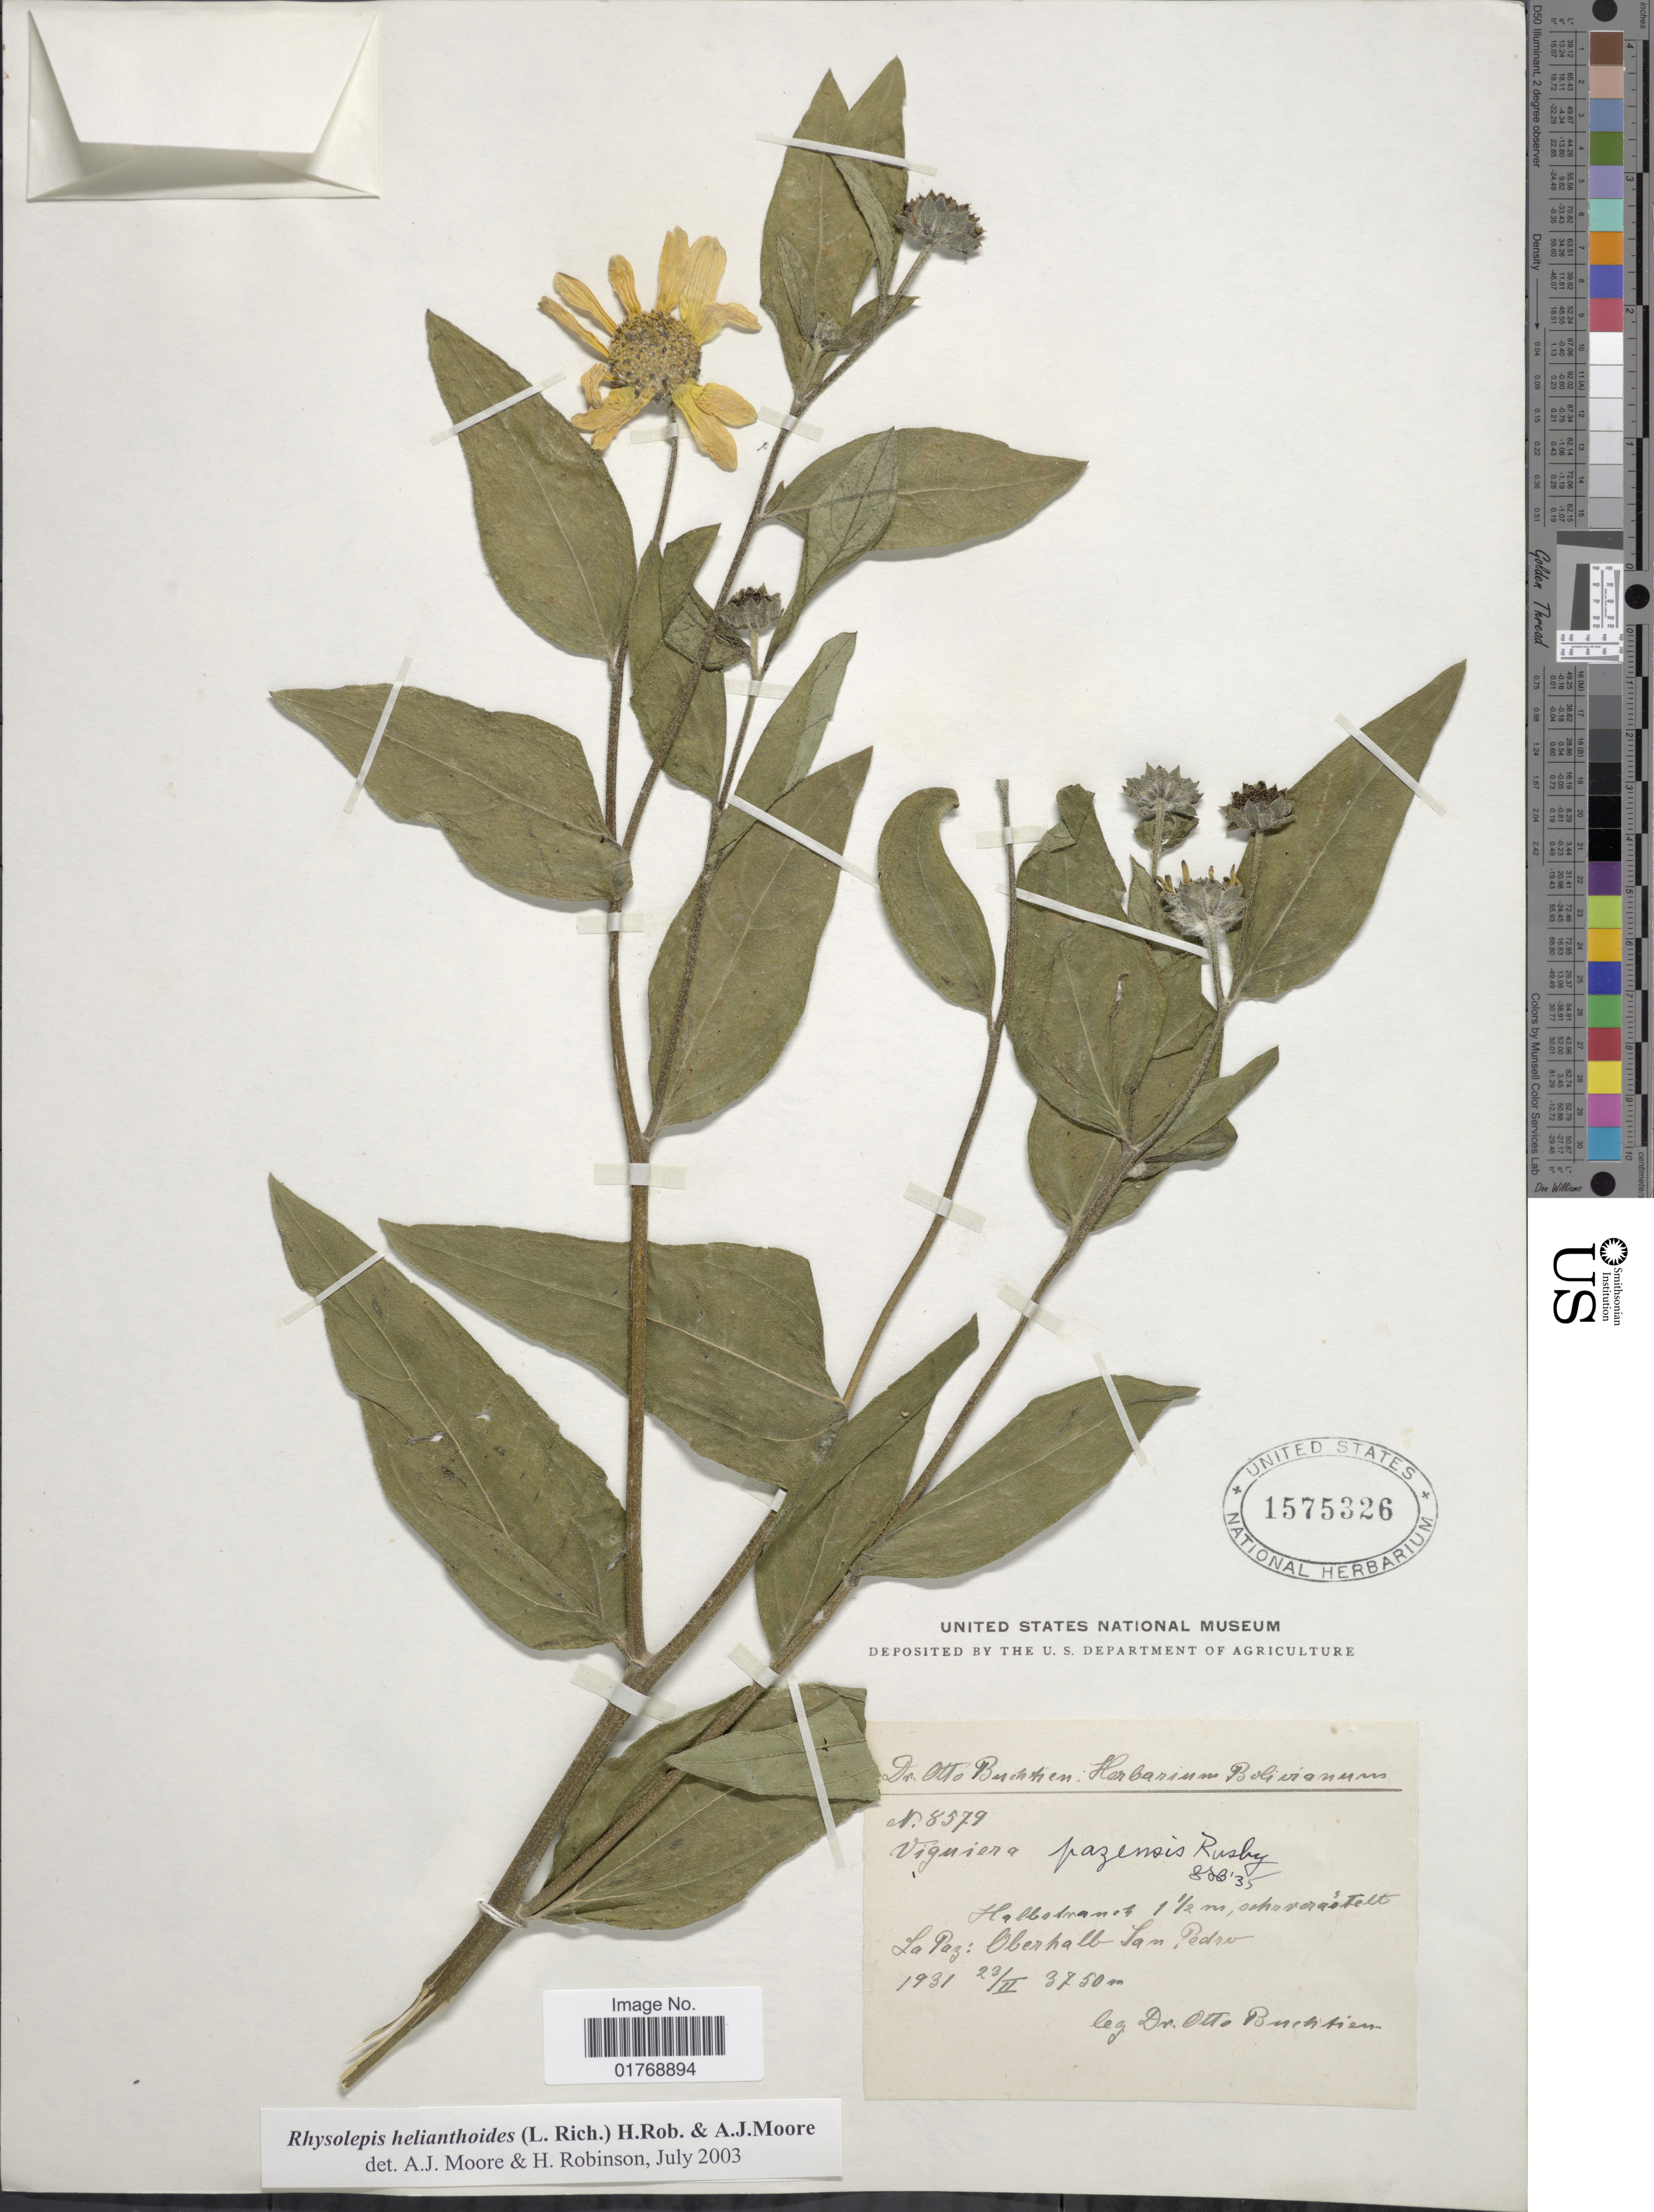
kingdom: Plantae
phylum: Tracheophyta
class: Magnoliopsida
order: Asterales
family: Asteraceae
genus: Viguiera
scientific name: Viguiera procumbens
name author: (Pers.) S.F. Blake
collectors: O. Buchtien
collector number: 8579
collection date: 1931-02-23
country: Bolivia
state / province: La Paz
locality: La Paz: Oberhalb San Pedro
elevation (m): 3750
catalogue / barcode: US 1575326